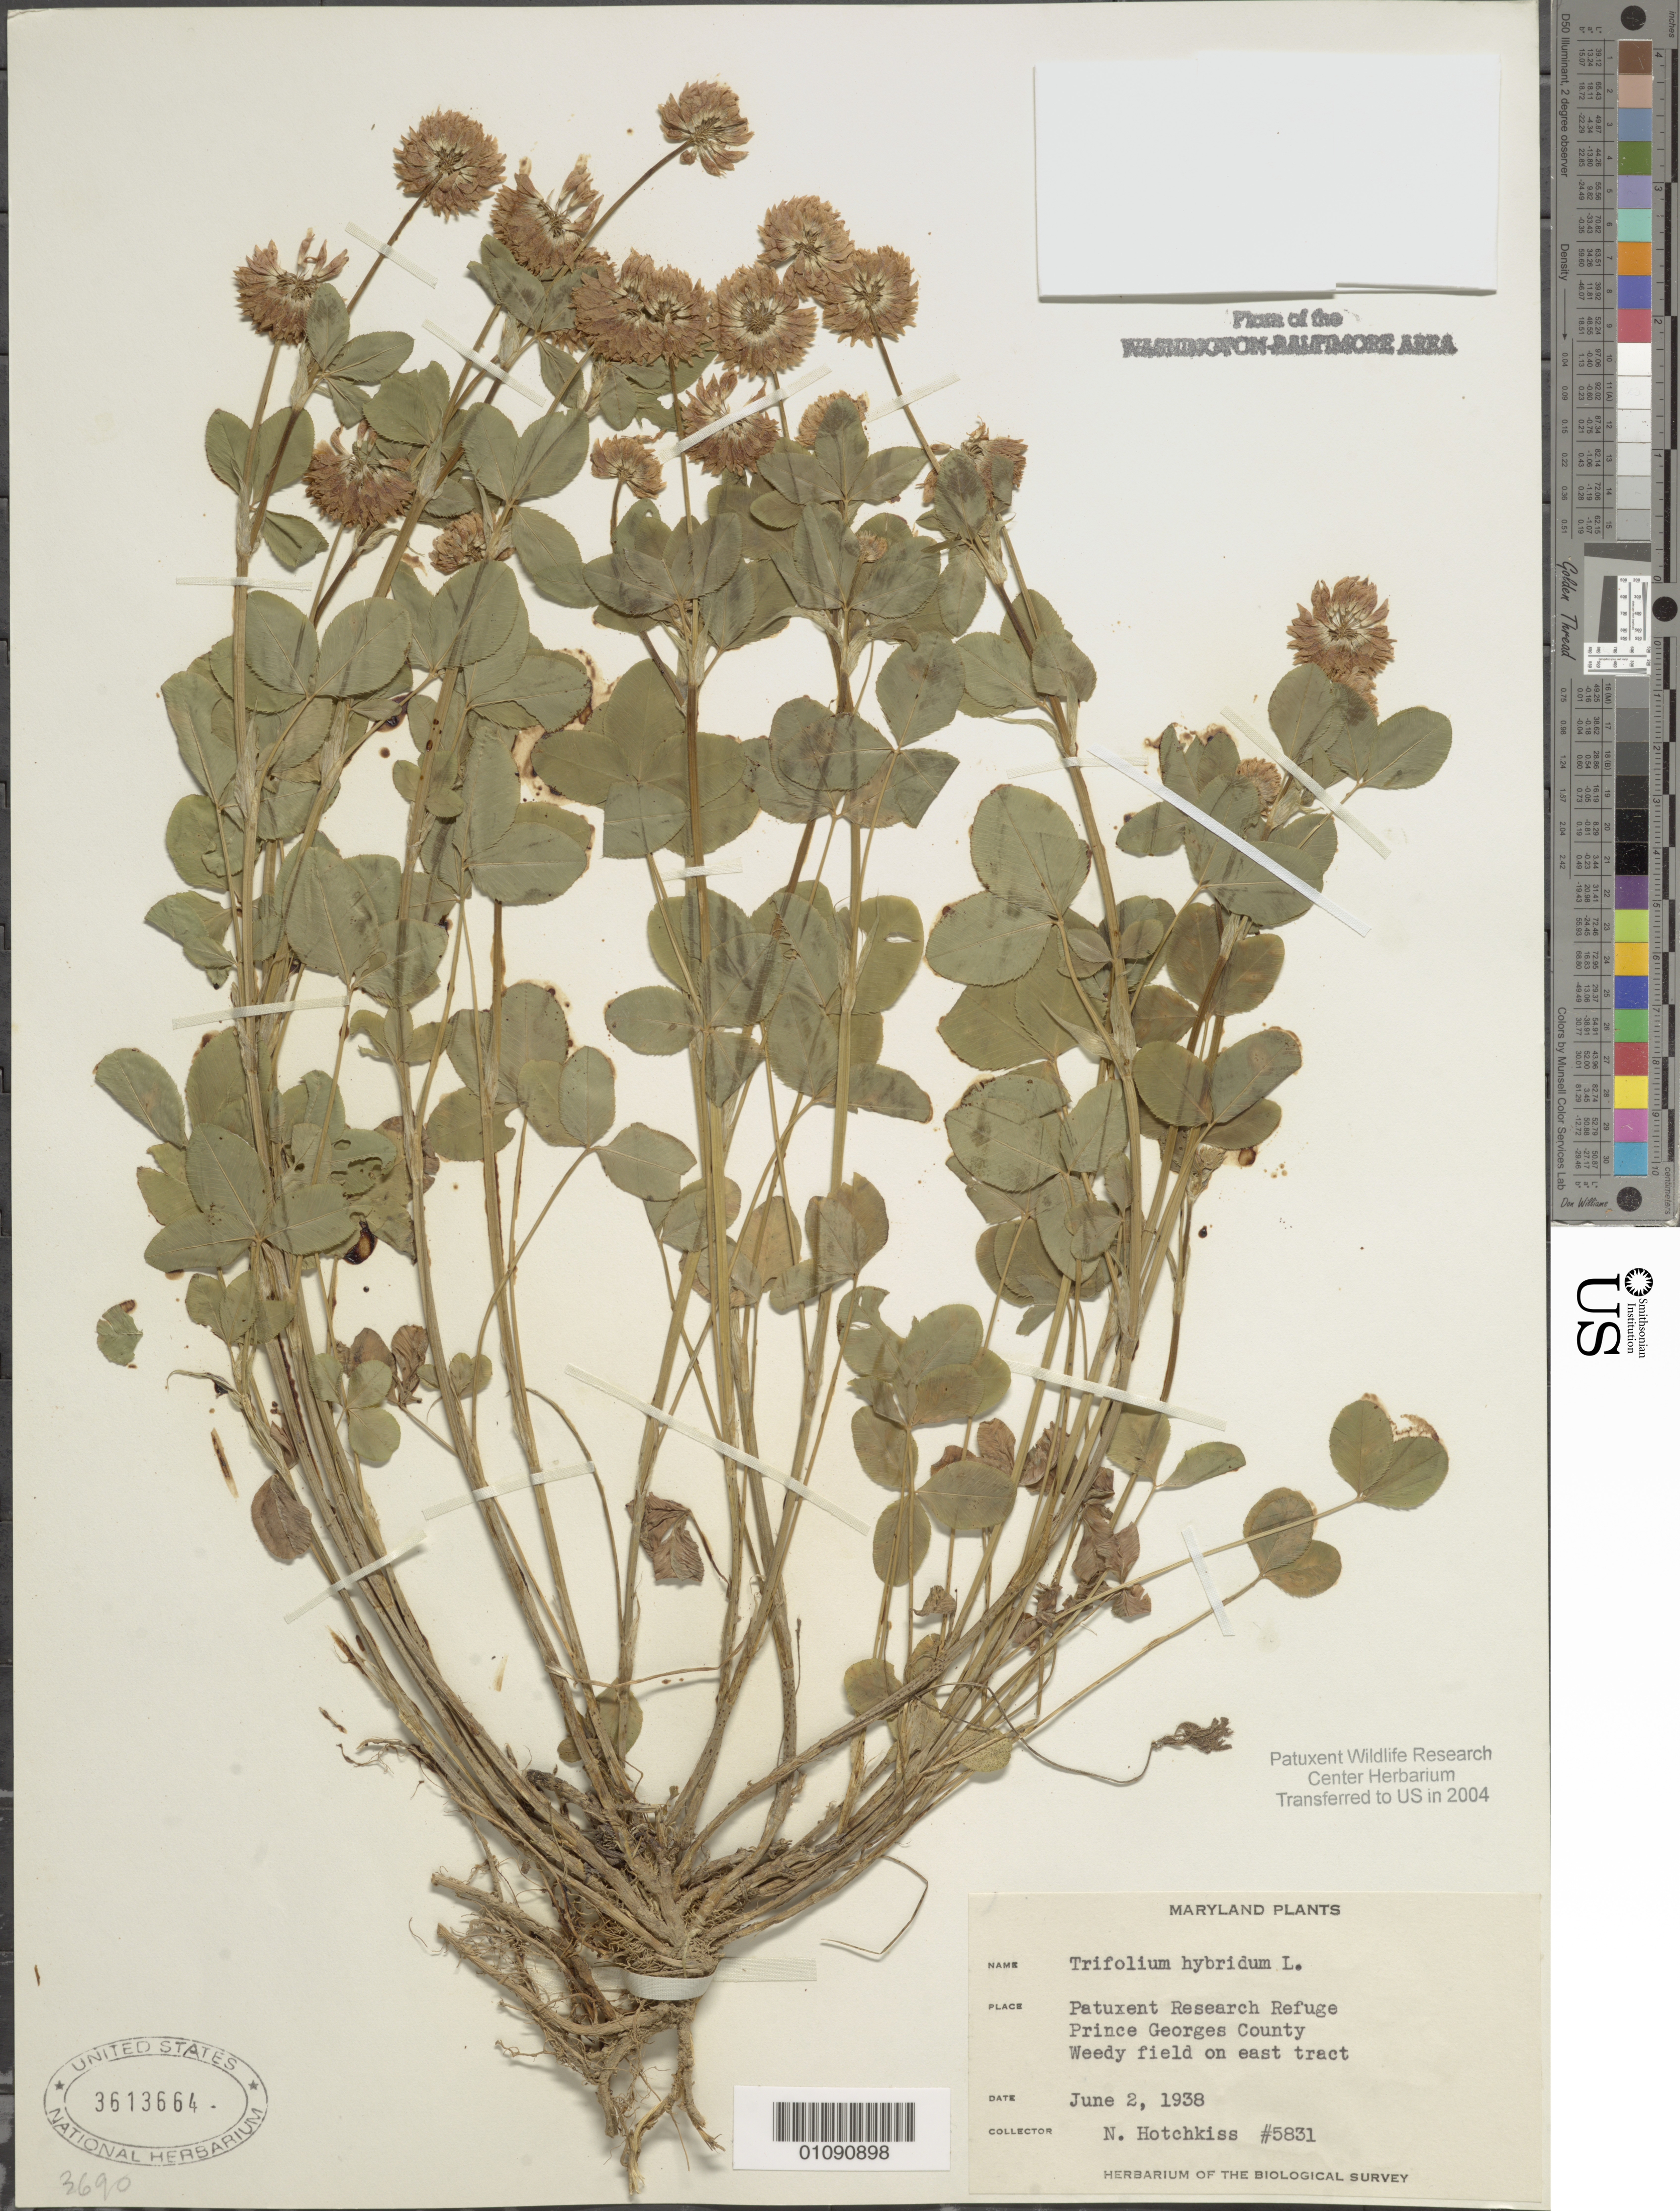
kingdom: Plantae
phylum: Tracheophyta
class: Magnoliopsida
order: Fabales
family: Fabaceae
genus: Trifolium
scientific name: Trifolium hybridum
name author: L.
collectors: N. Hotchkiss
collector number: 5831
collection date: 1938-06-02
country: United States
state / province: Maryland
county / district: Prince George's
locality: Patuxent Wildlife Refuge, on E. tract.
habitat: Weedy field.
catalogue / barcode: US 3613664